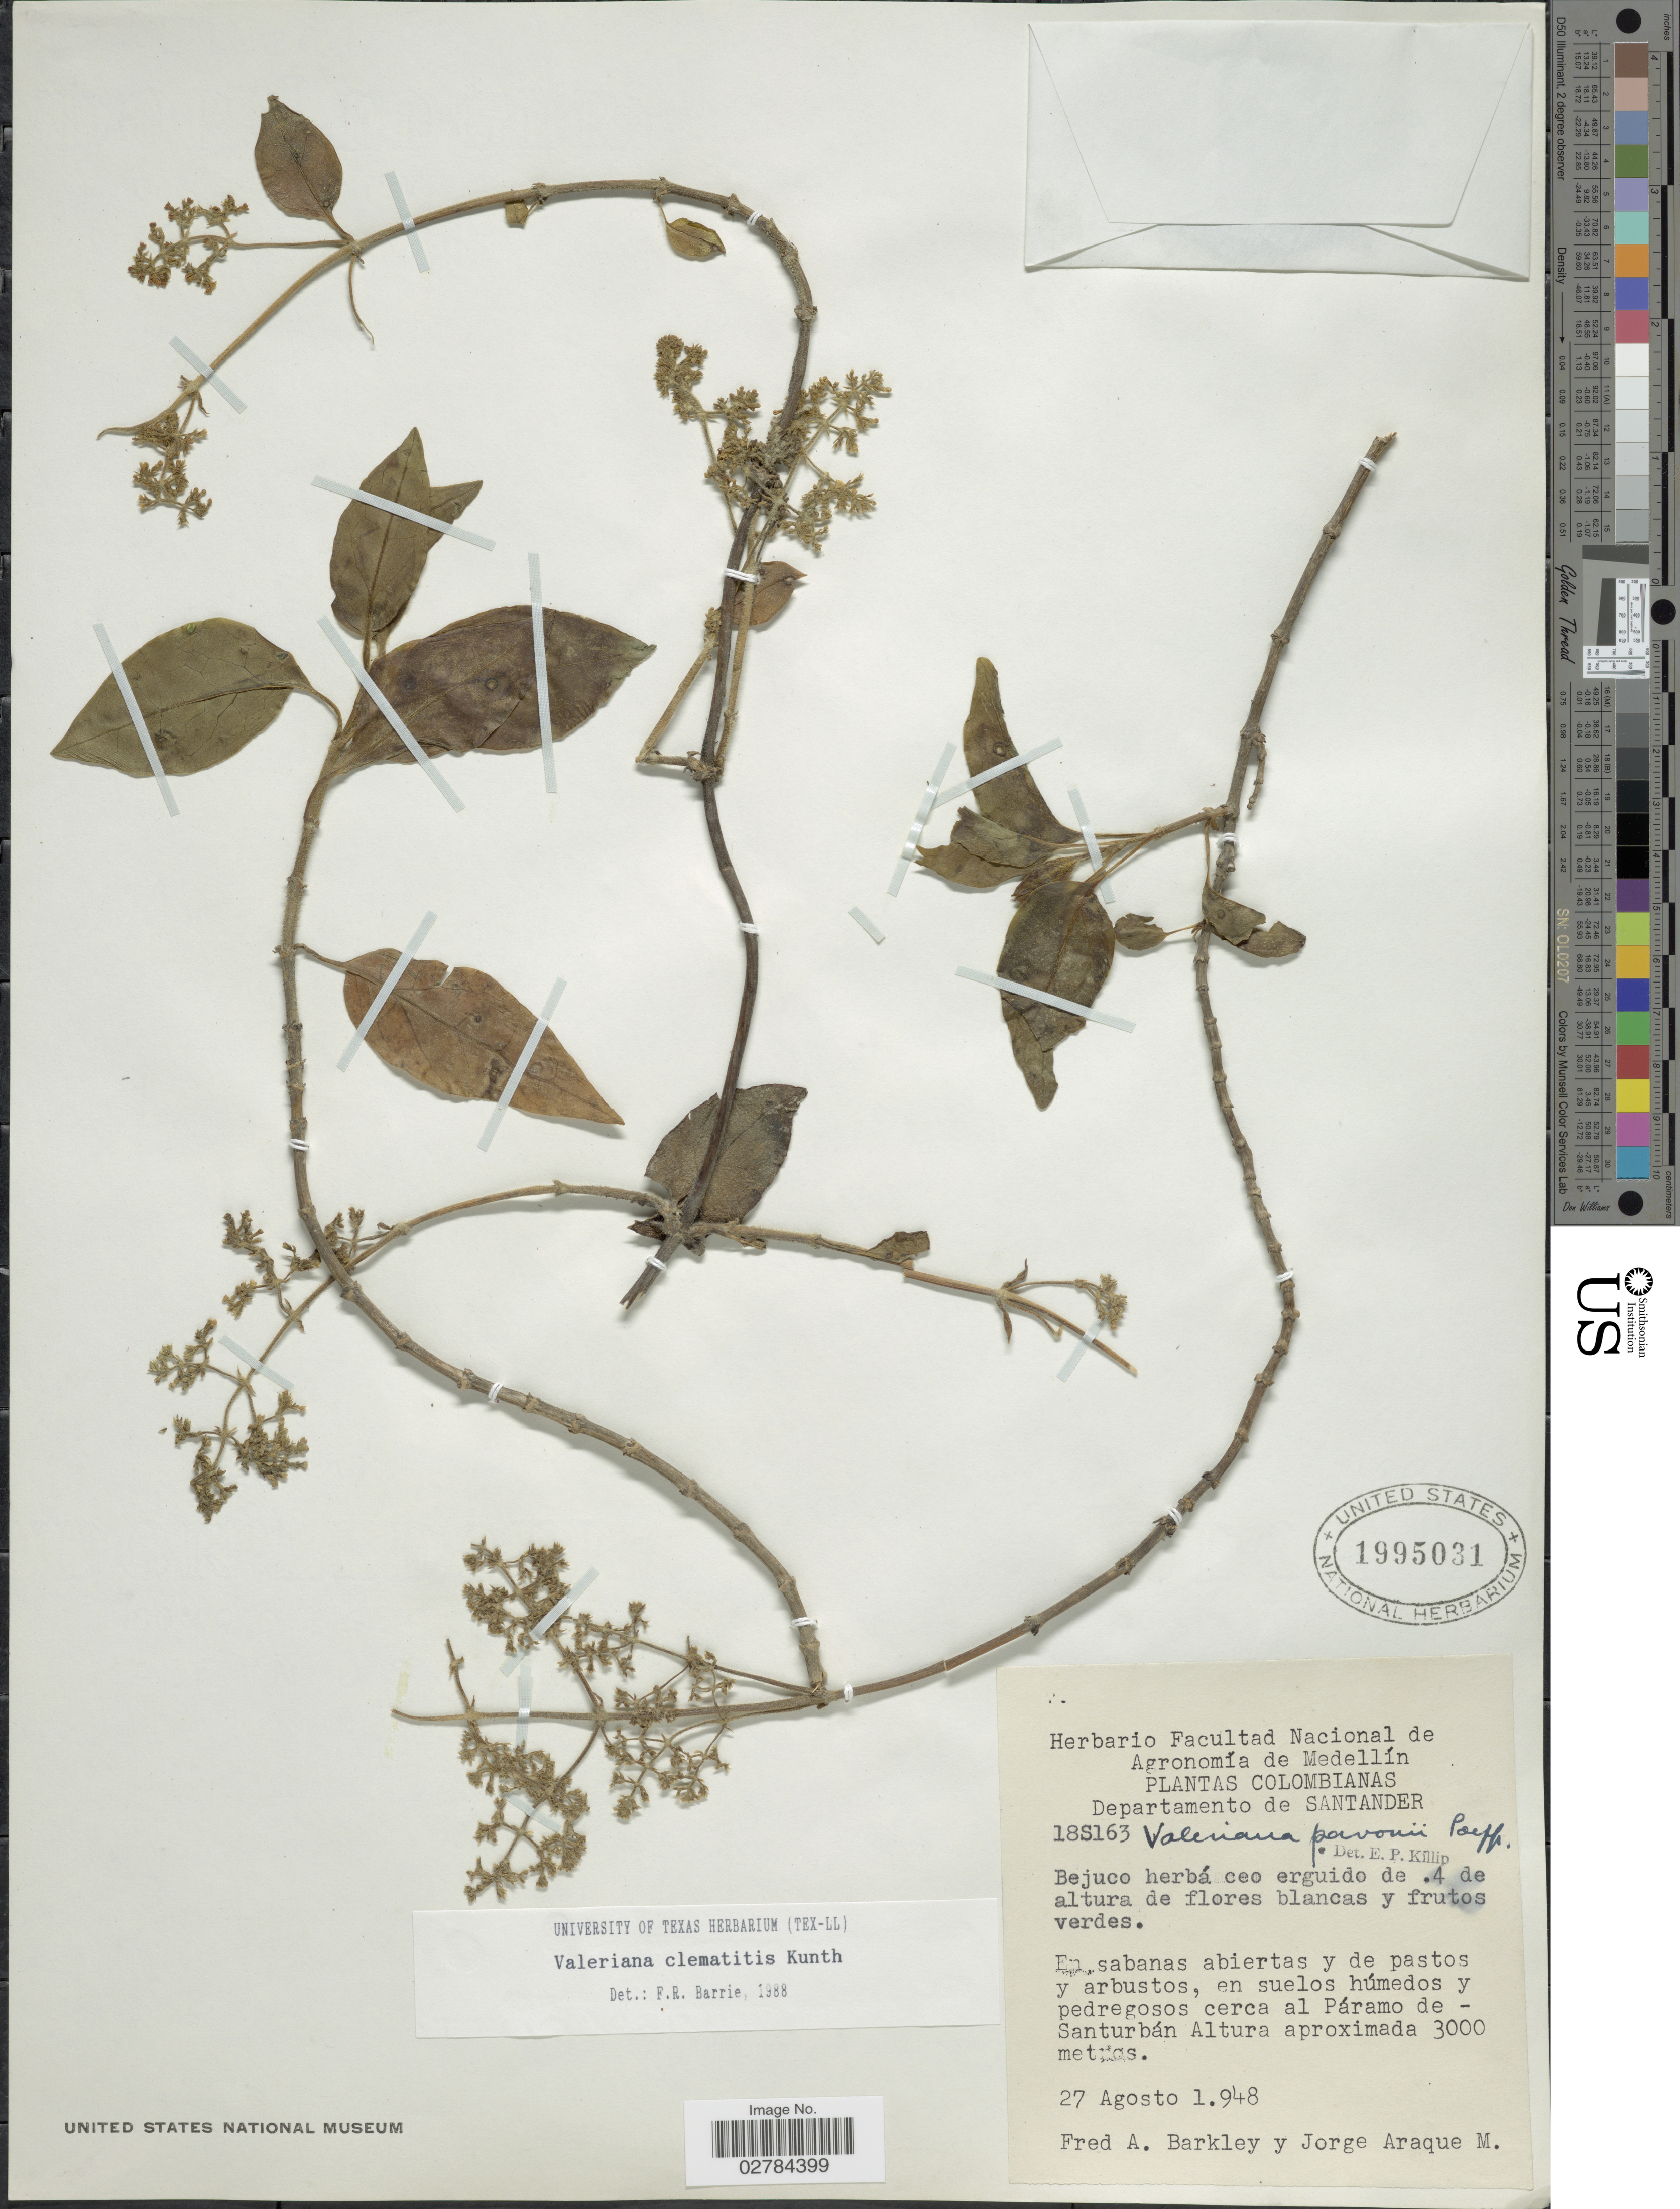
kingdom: Plantae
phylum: Tracheophyta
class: Magnoliopsida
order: Dipsacales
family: Caprifoliaceae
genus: Valeriana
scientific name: Valeriana clematitis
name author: Kunth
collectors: F. A. Barkley & J. Araque Molina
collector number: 18S163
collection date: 1948-08-27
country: Colombia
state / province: Santander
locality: Departamento de Santander. Cerca al Páramo de - Santurbán.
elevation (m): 3000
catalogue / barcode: US 1995031